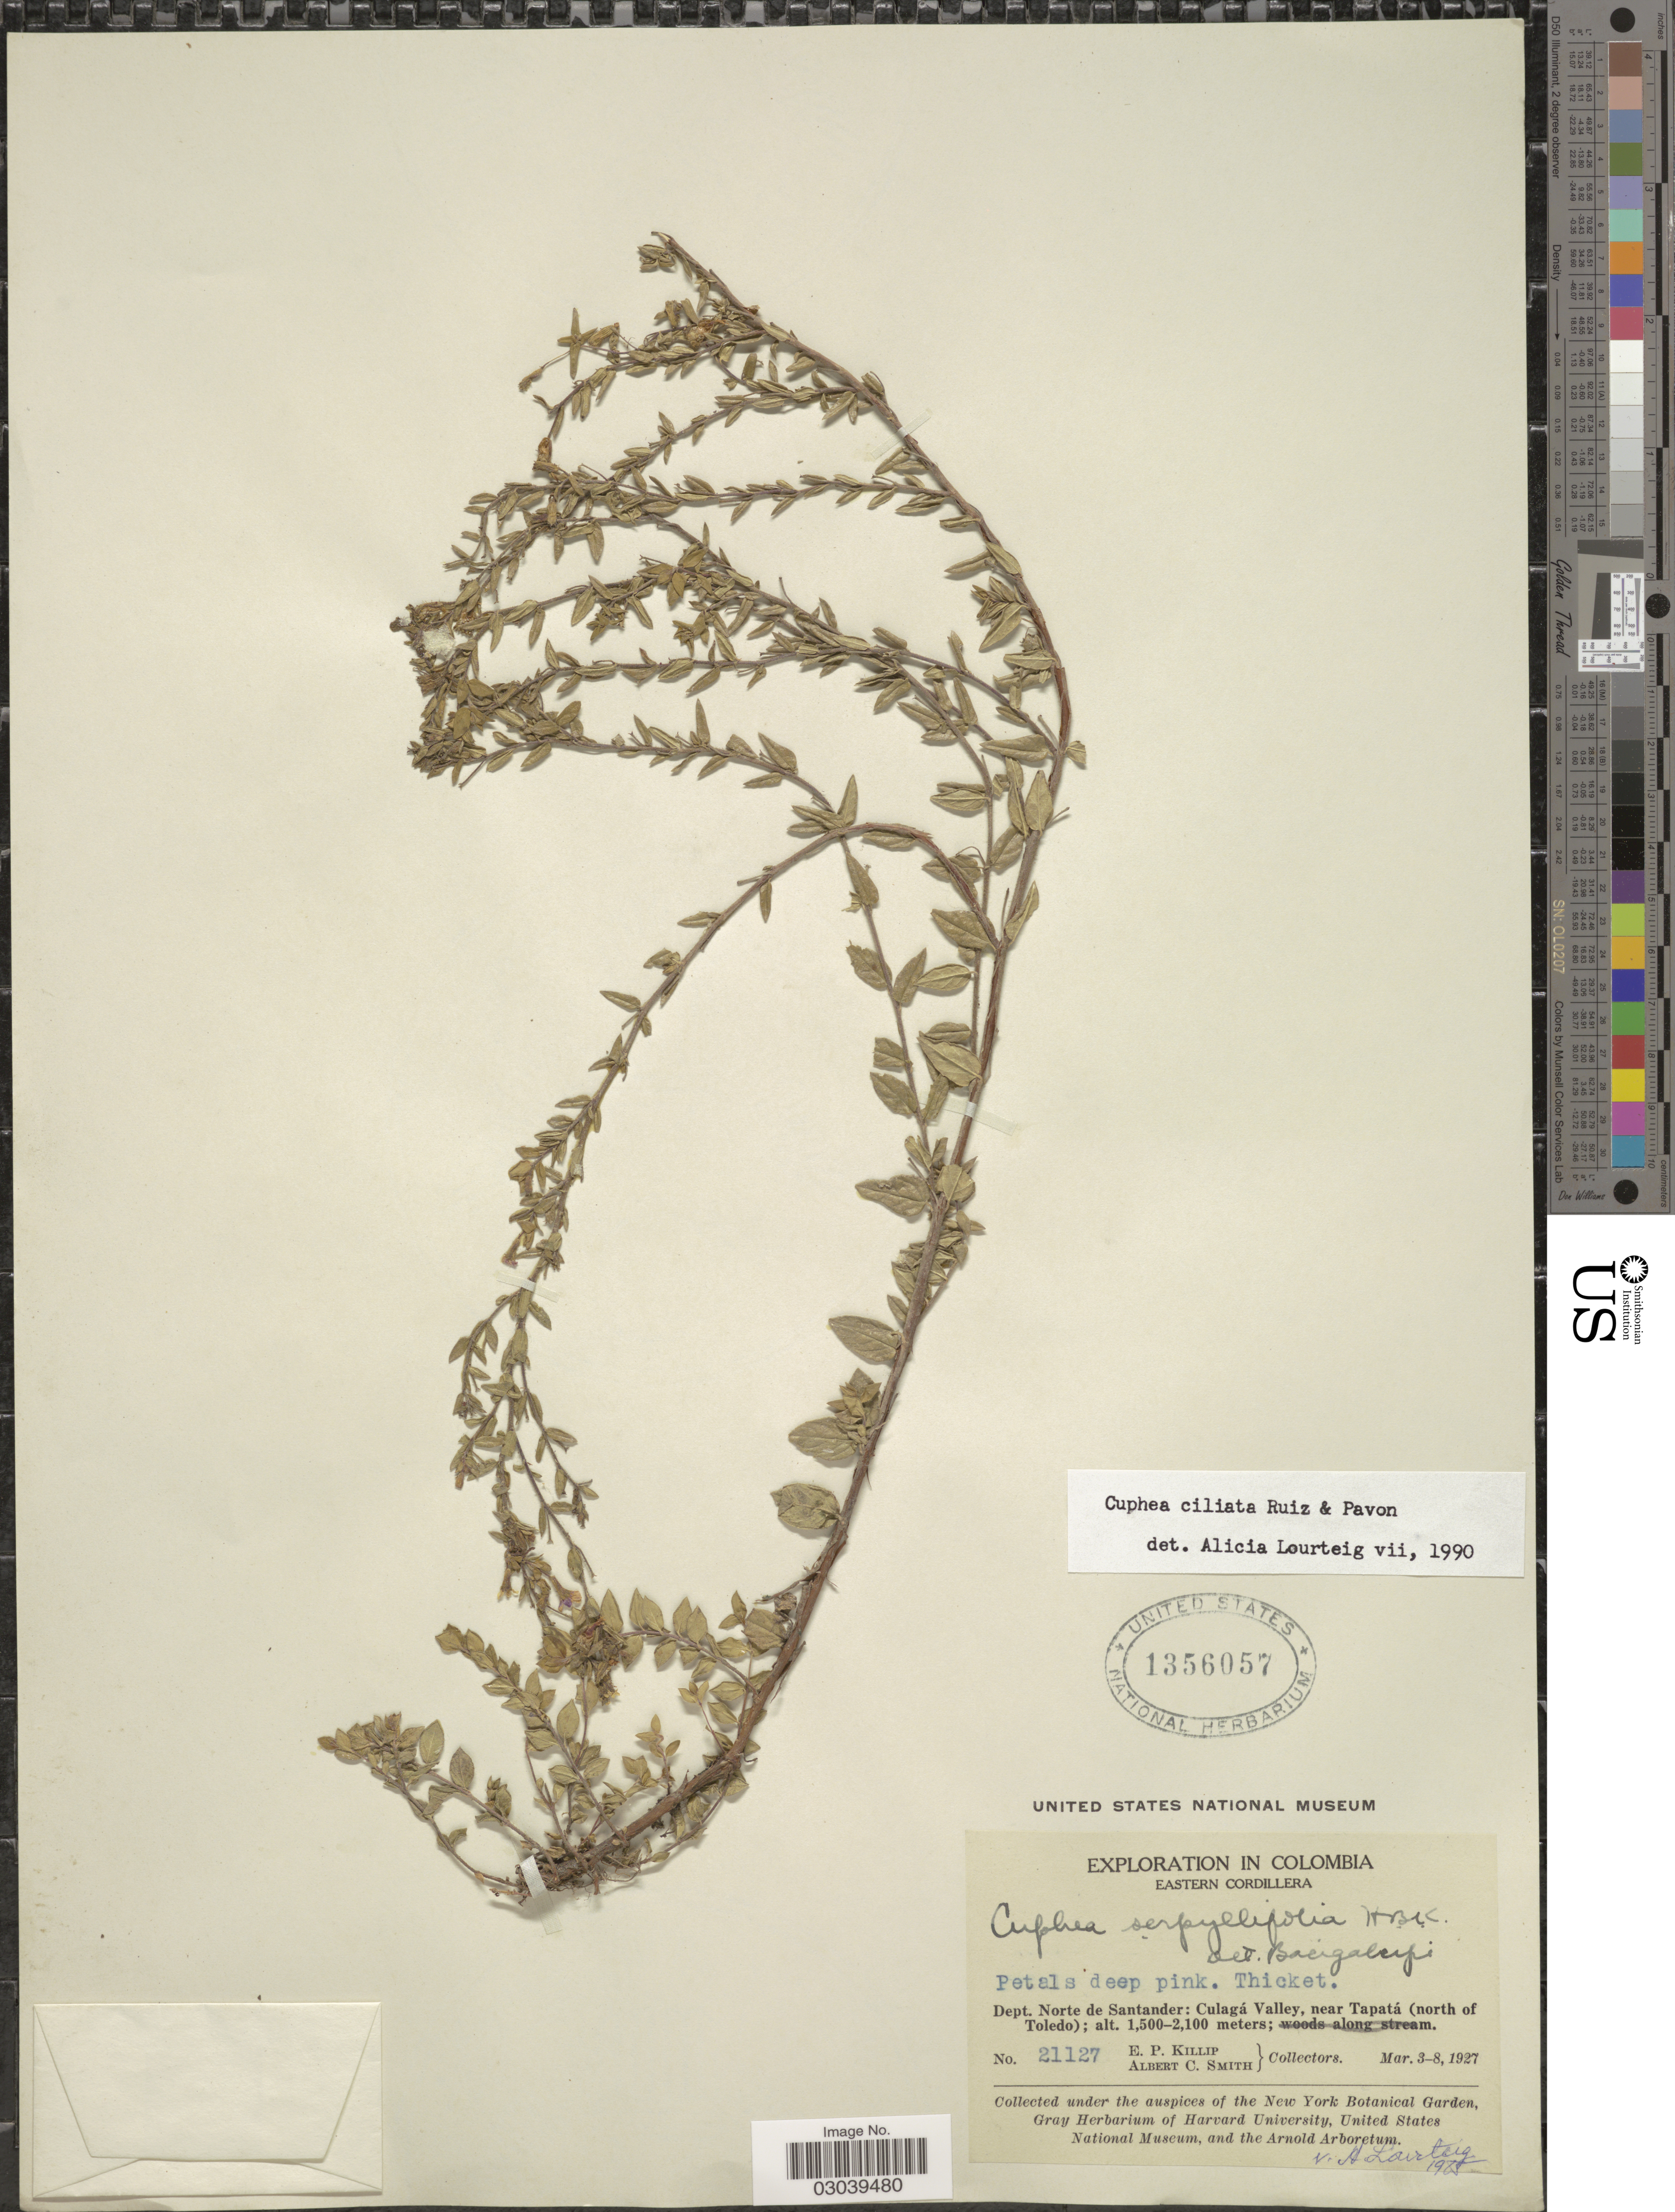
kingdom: Plantae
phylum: Tracheophyta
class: Magnoliopsida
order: Myrtales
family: Lythraceae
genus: Cuphea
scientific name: Cuphea ciliata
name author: Ruiz & Pav.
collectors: E. P. Killip & A. C. Smith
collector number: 21127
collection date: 1927-03-03/1927-03-08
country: Colombia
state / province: Norte de Santander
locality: Eastern Cordillera. Dept. Norte de Santander: Culagá Valley, near Tapatá (north of Toledo).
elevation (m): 1500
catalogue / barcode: US 1356057